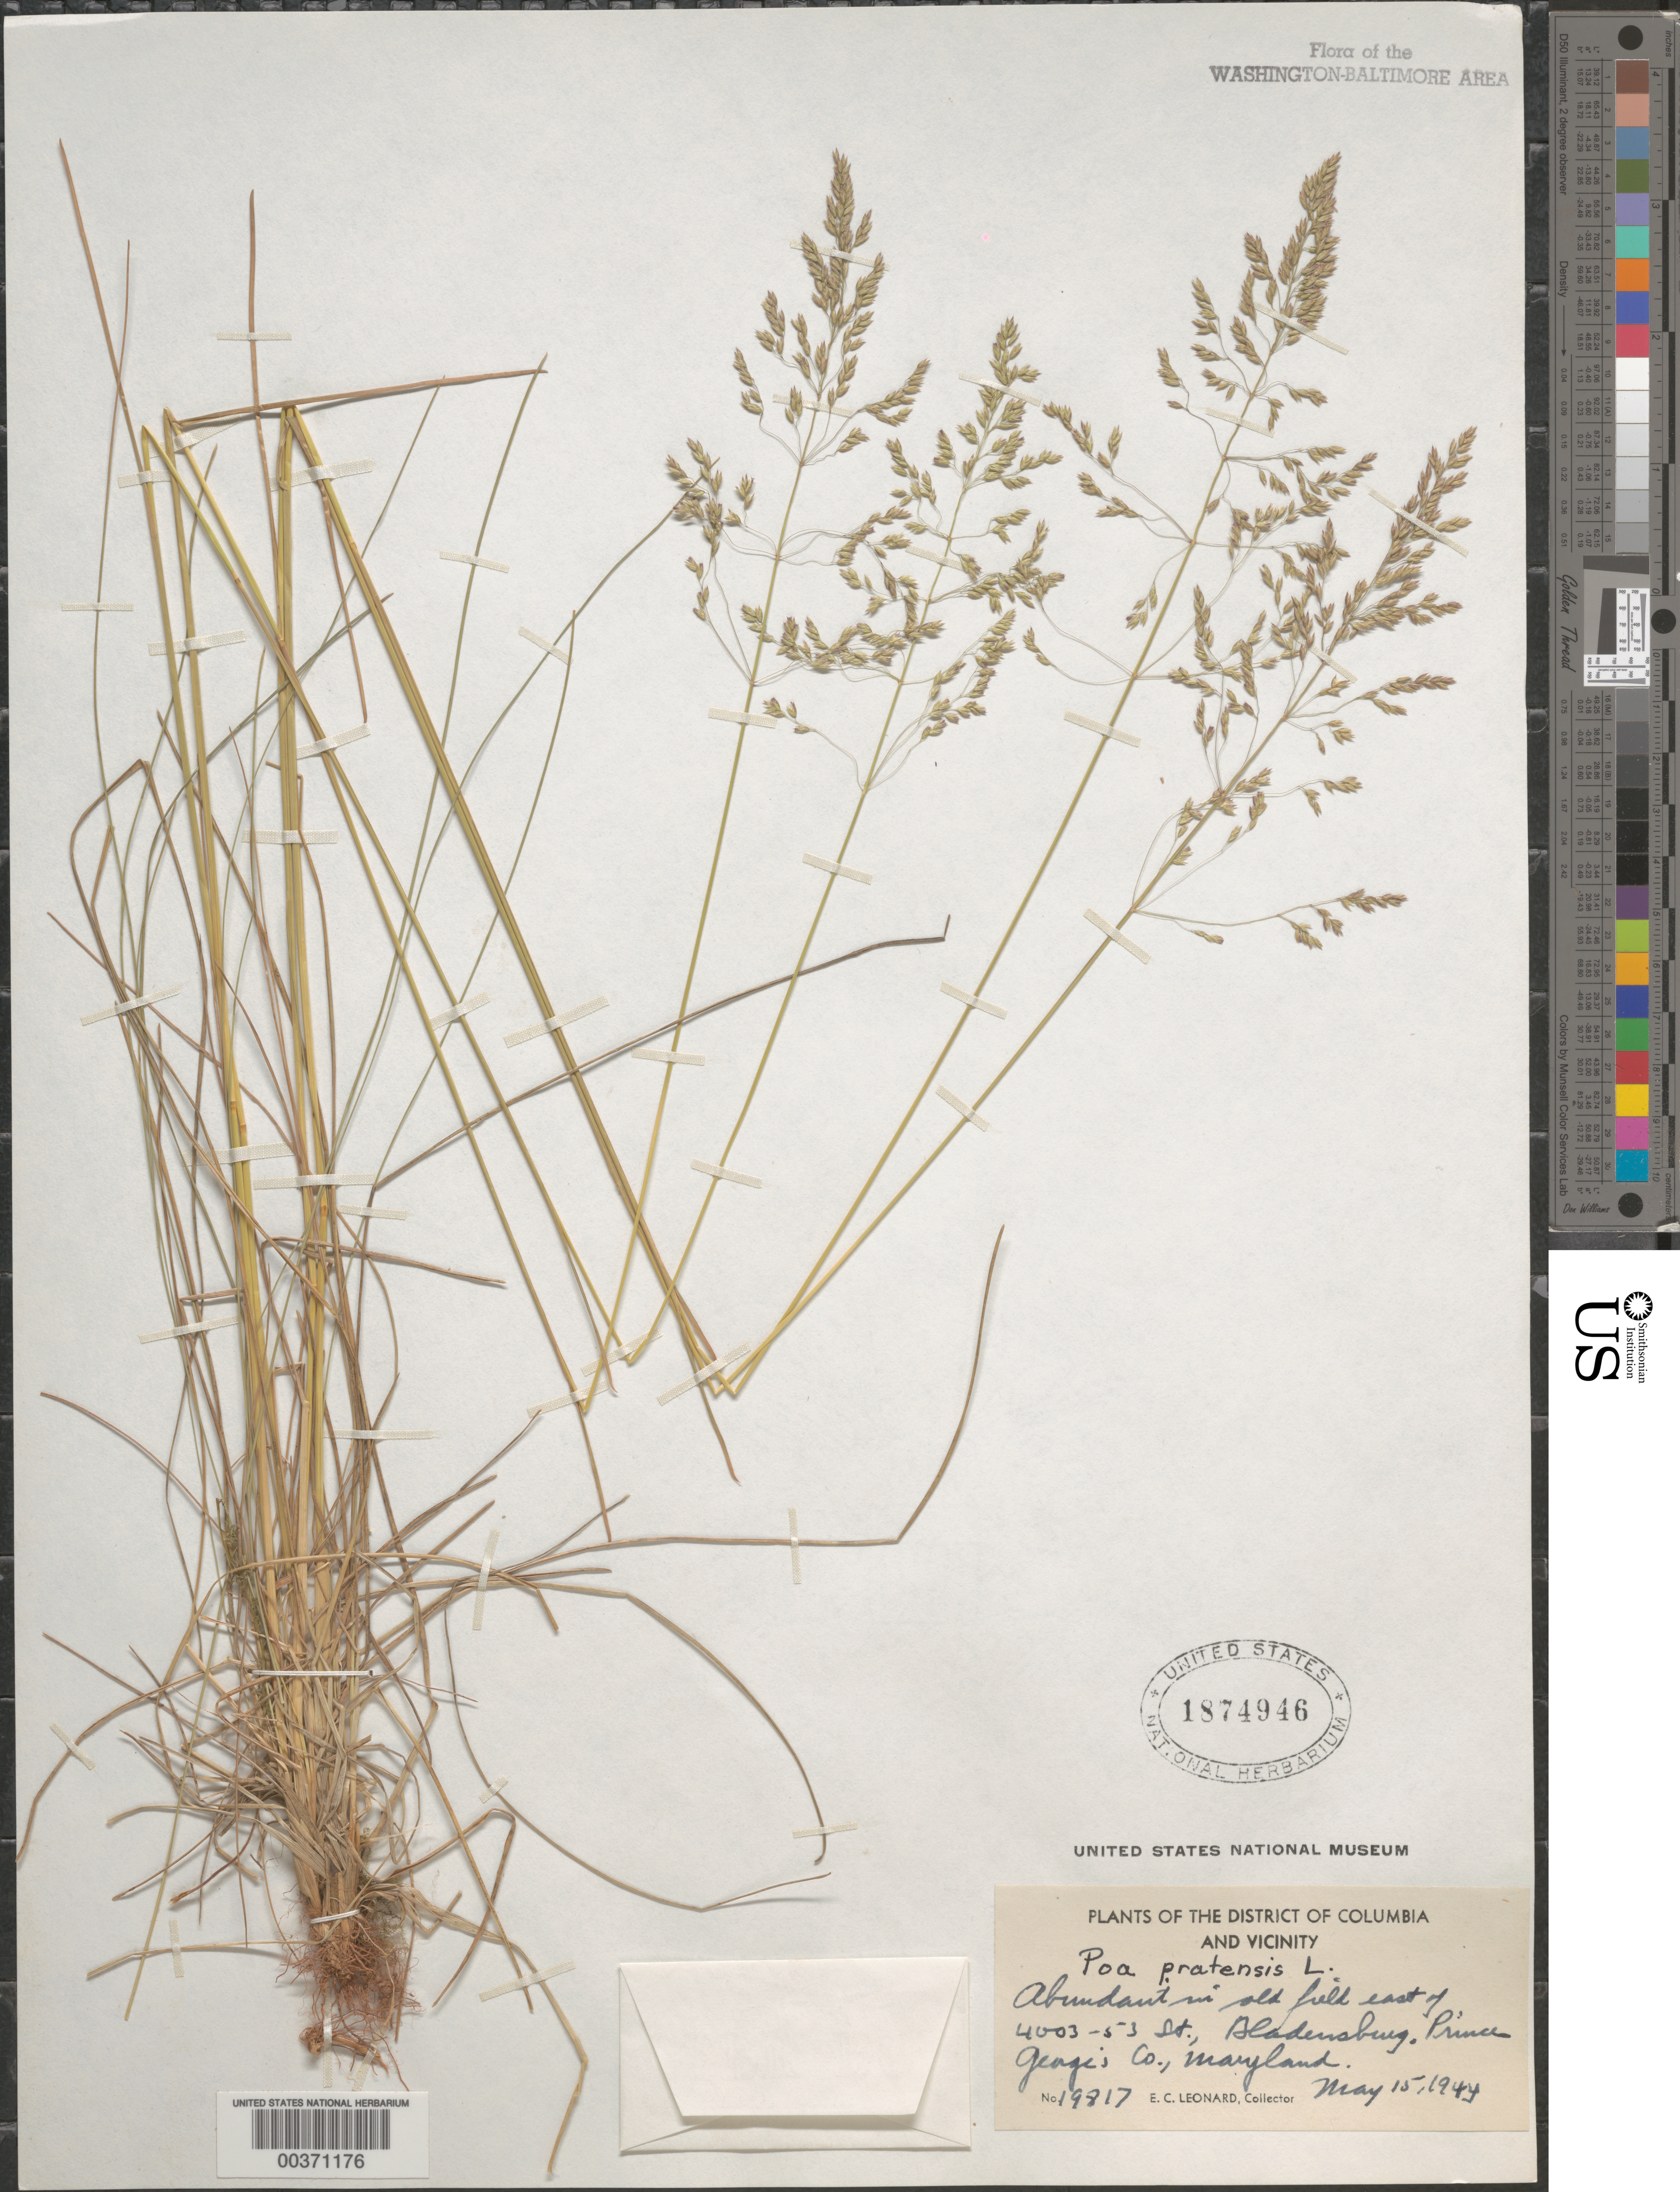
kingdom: Plantae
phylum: Tracheophyta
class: Liliopsida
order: Poales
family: Poaceae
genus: Poa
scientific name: Poa pratensis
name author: L.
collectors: E. C. Leonard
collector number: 19817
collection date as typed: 15 May 1944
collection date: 1944-05-15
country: United States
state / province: Maryland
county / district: Prince George's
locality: Bladensburg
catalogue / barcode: US 1874946